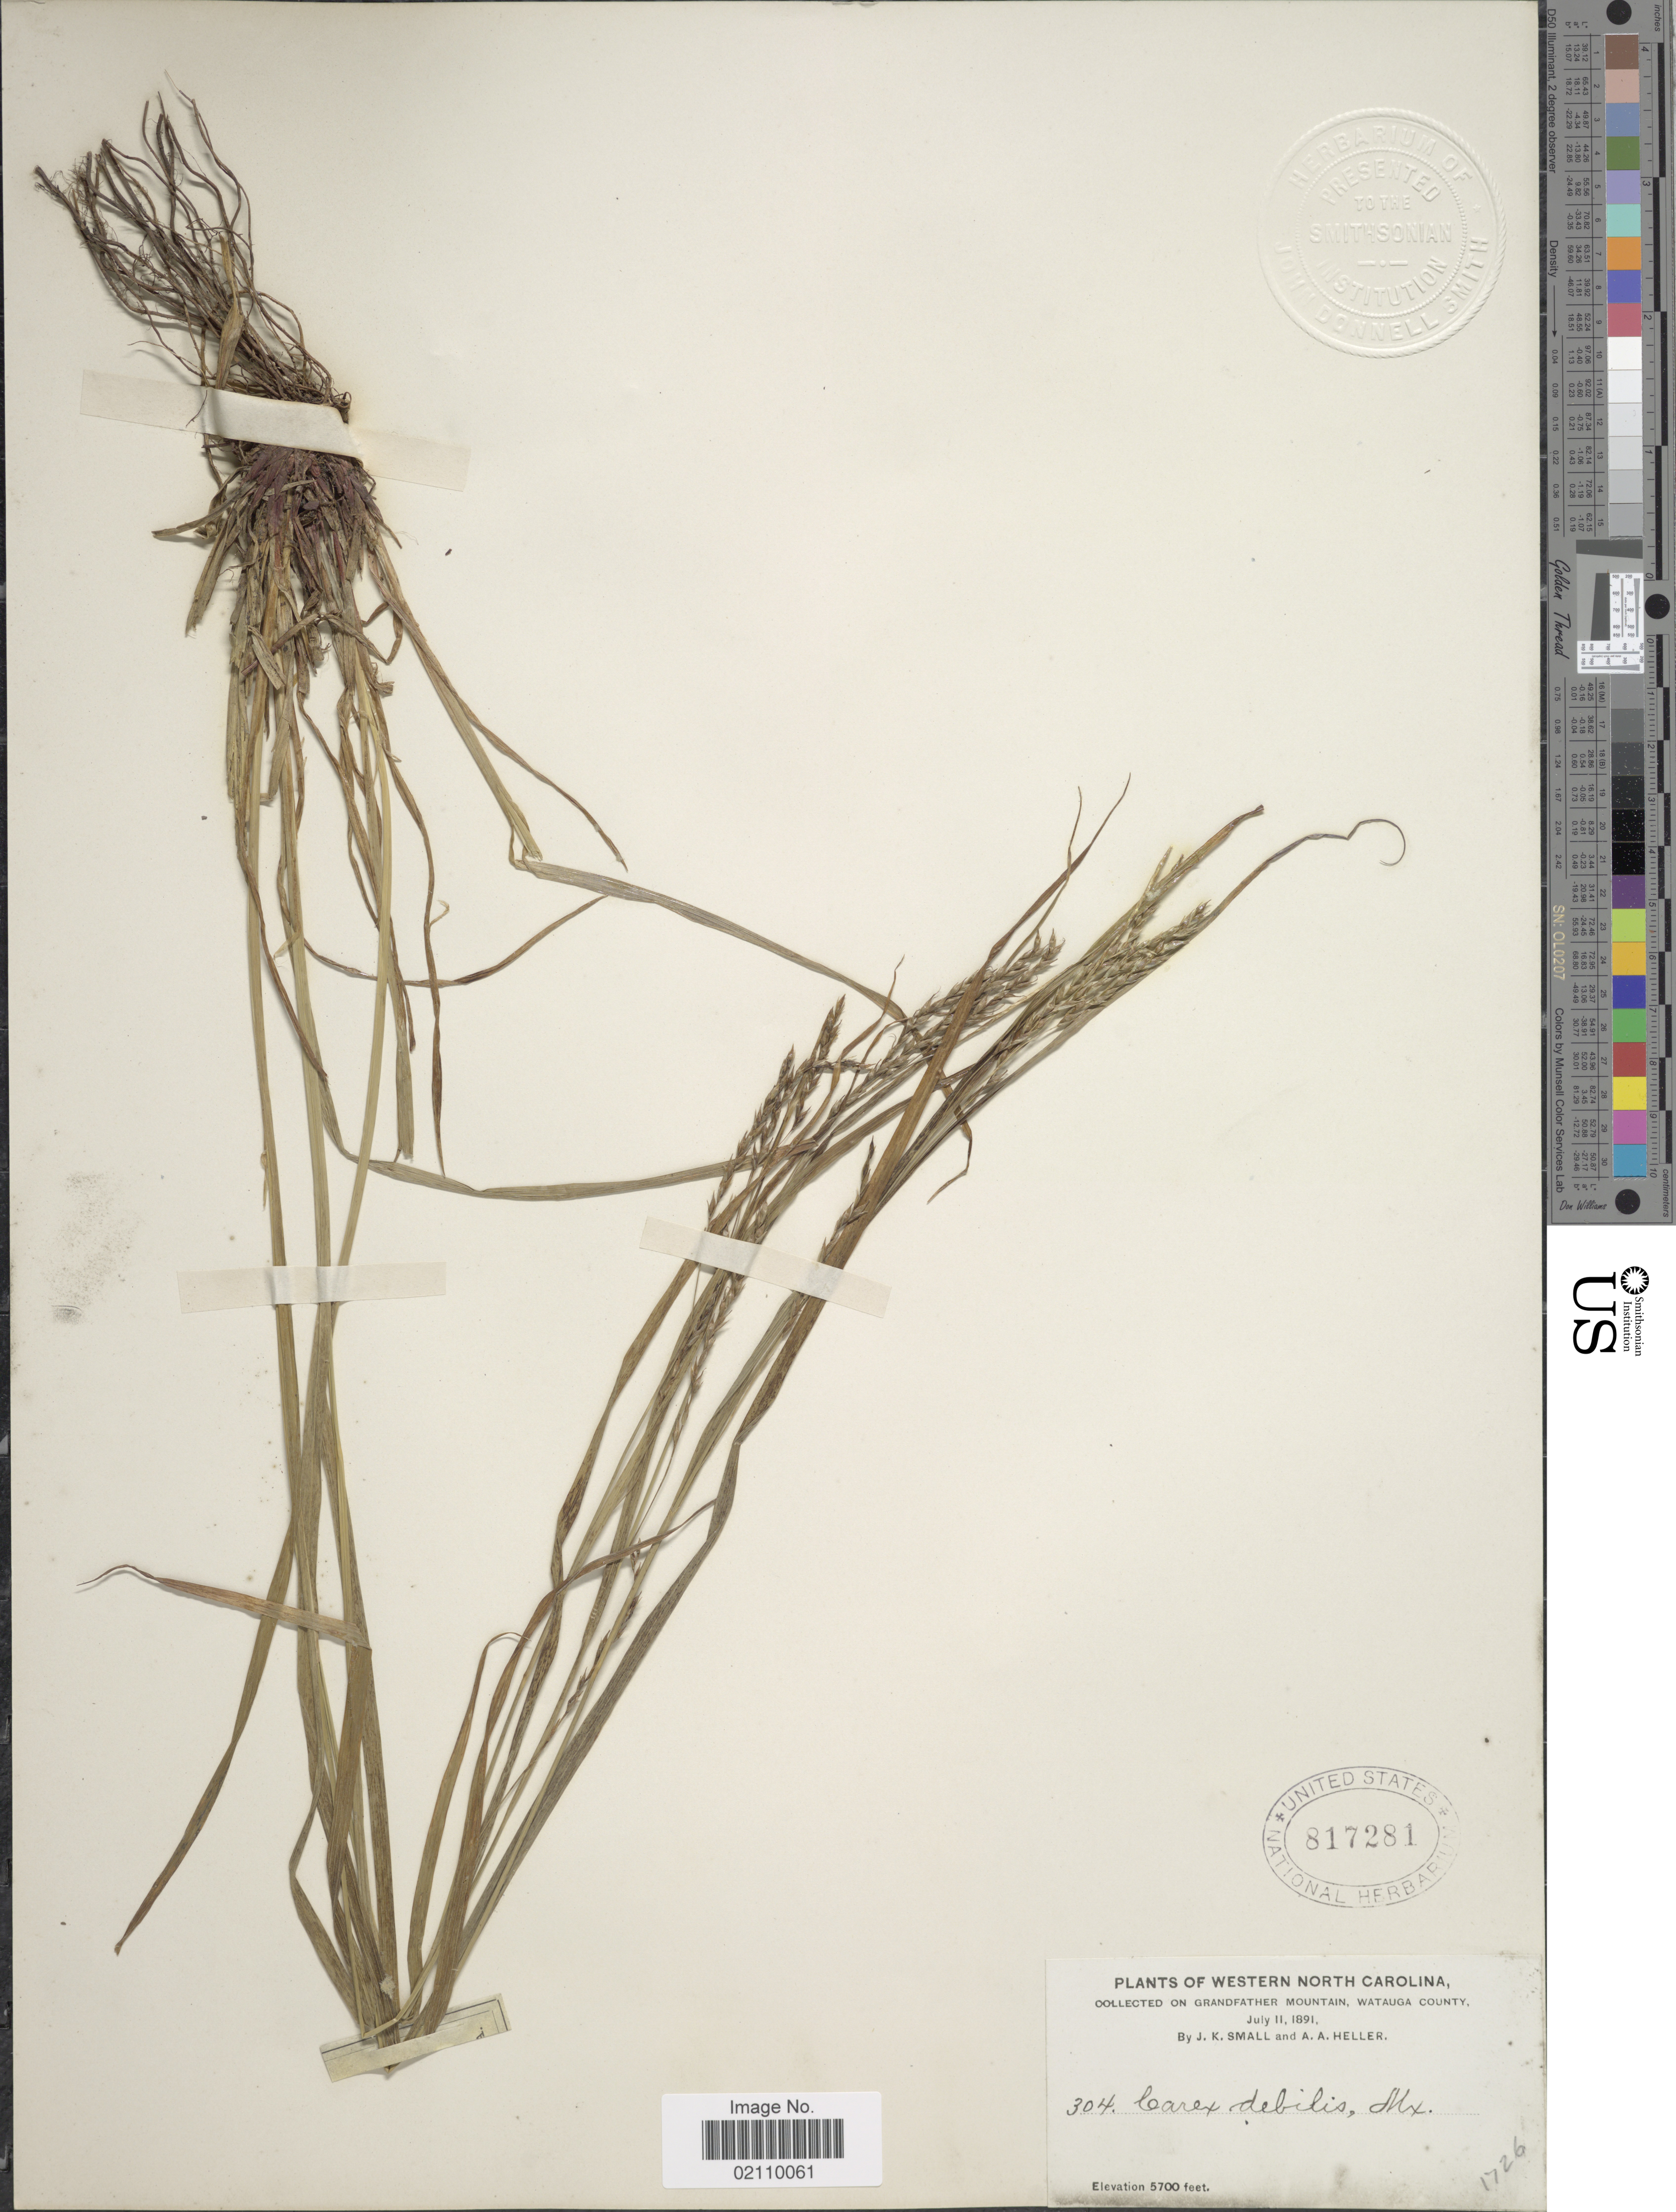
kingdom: Plantae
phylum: Tracheophyta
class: Liliopsida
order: Poales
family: Cyperaceae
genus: Carex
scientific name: Carex flexuosa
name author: Muhl. ex Willd.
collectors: J. K. Small & A. A. Heller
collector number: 304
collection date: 1891-07-11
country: United States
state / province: North Carolina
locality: Western North Carolina, on Grandfather Mountain, Watauga County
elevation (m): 1737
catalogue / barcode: US 517281